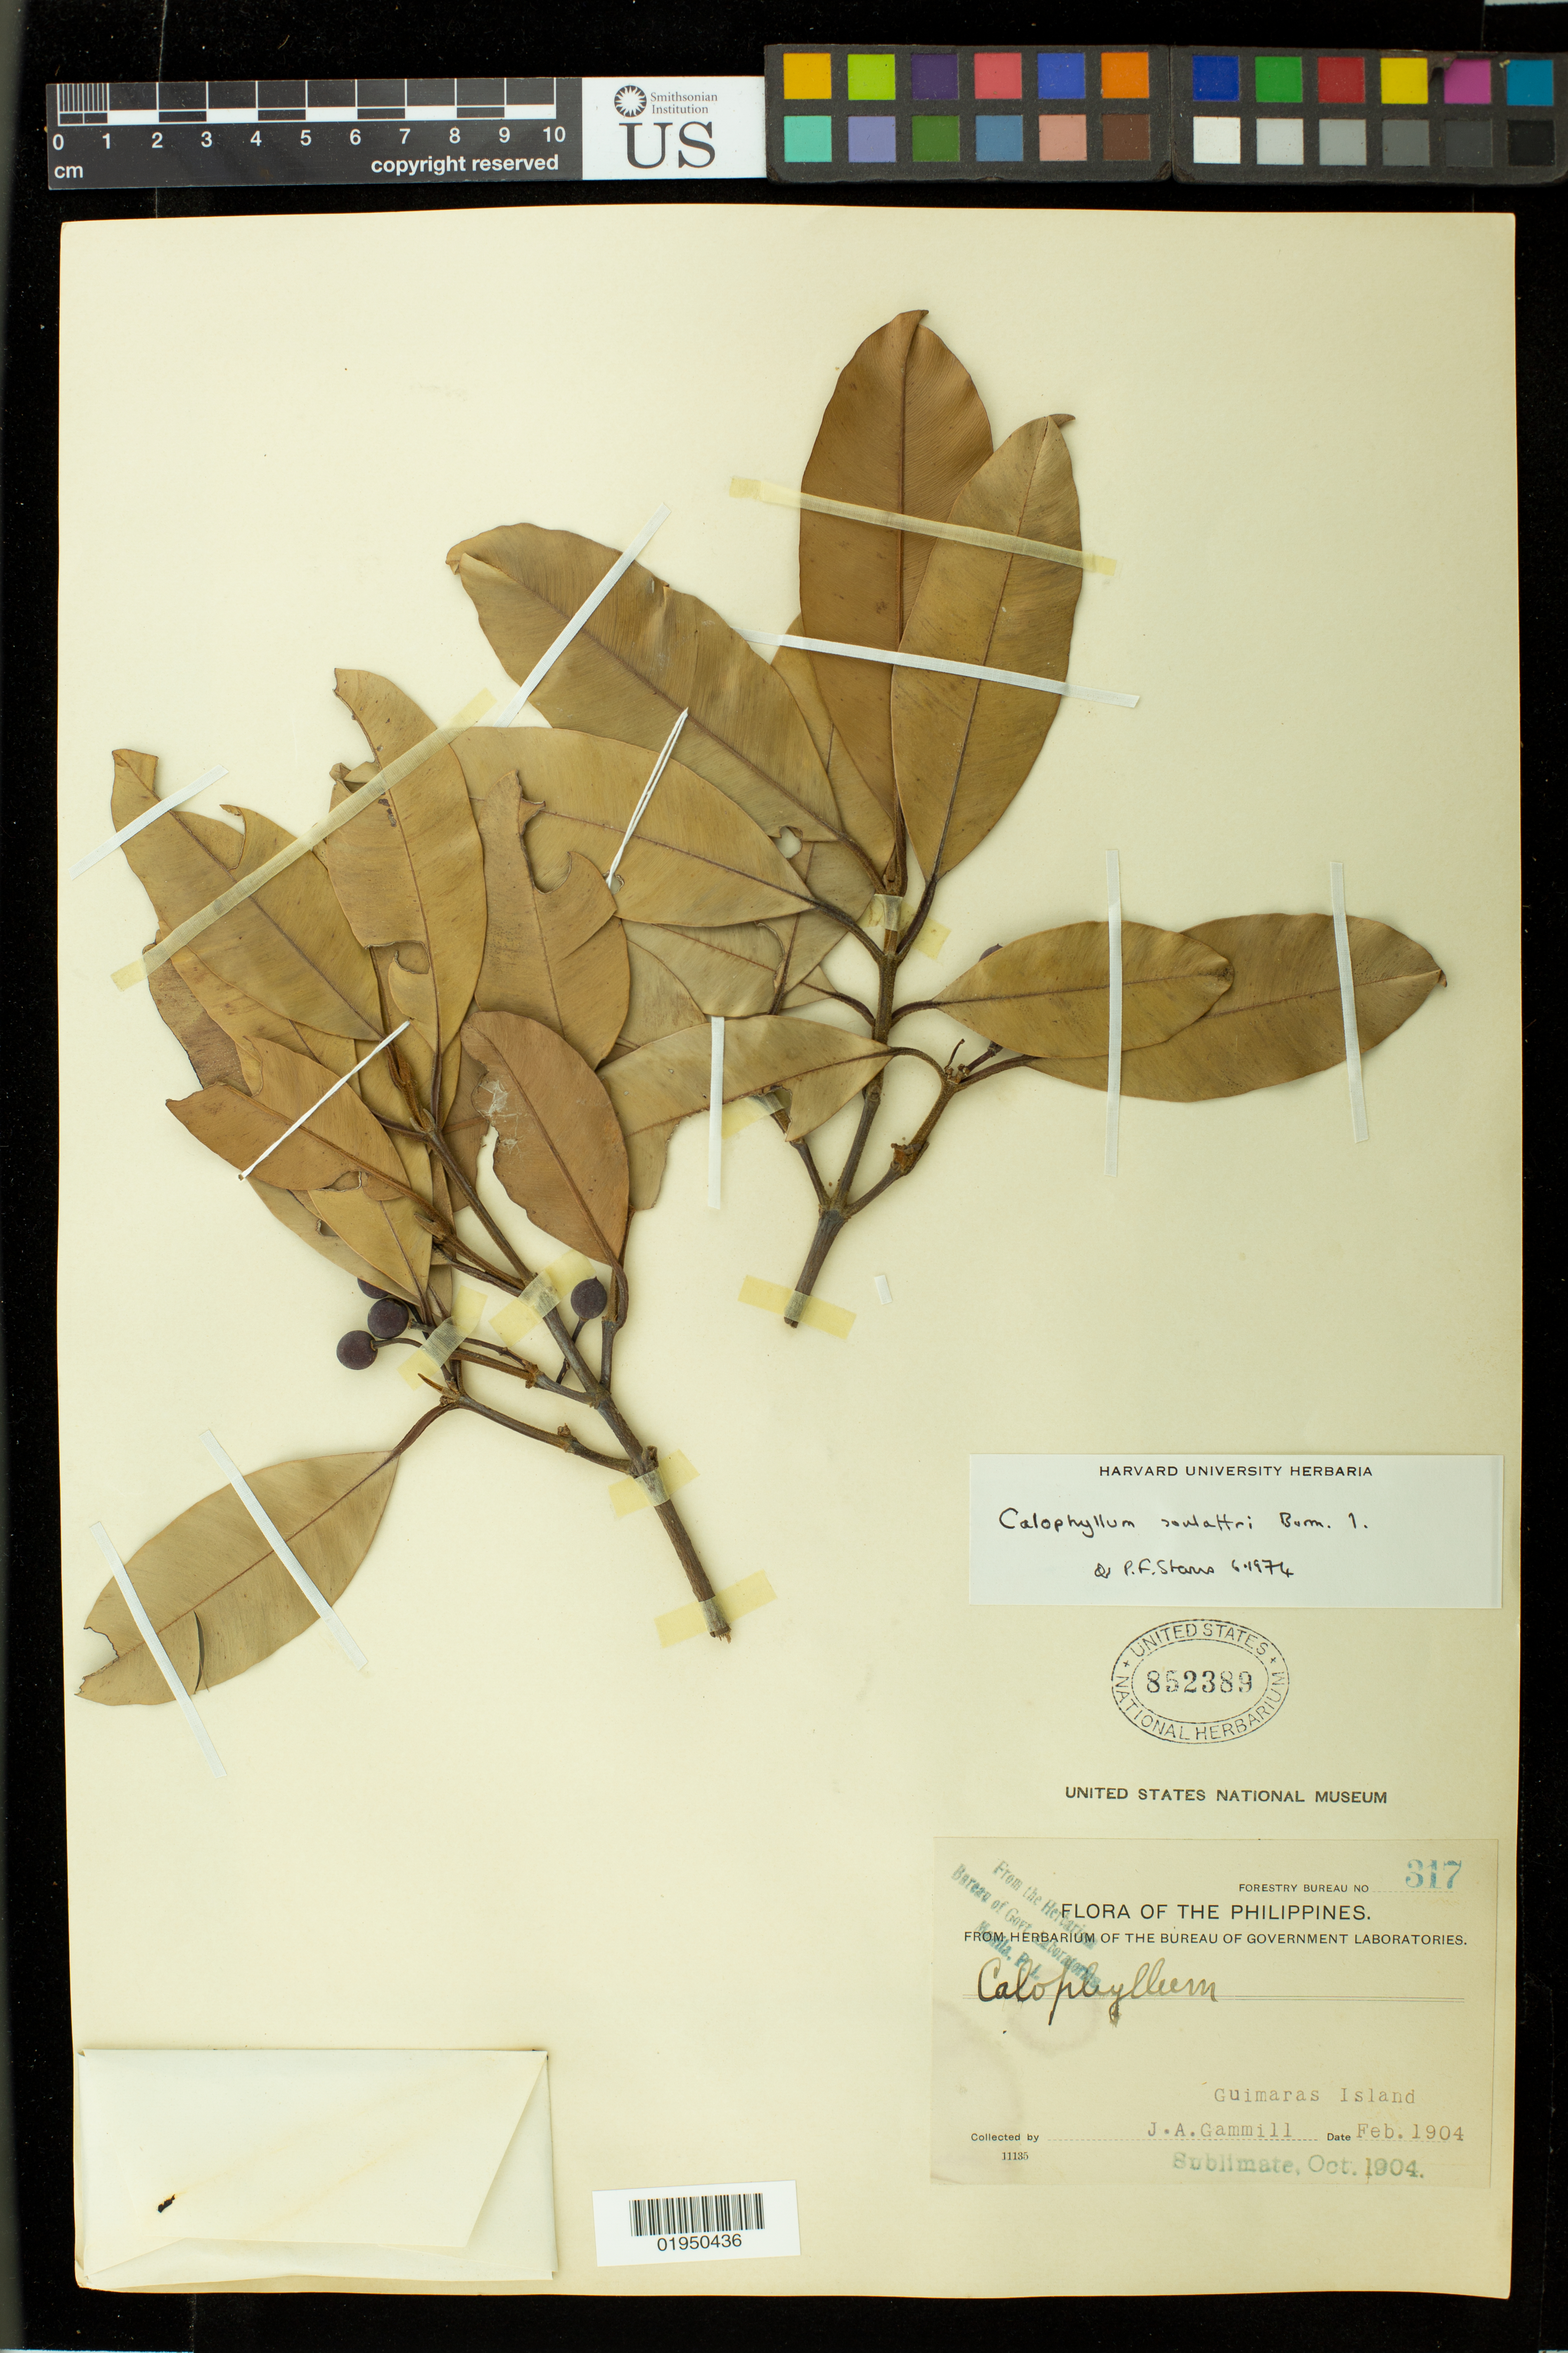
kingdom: Plantae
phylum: Tracheophyta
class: Magnoliopsida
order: Malpighiales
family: Calophyllaceae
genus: Calophyllum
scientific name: Calophyllum soulattri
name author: Burm. f.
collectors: J. Gammill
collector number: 11135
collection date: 1904-02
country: Philippines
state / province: Western Visayas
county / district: Guimaras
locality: Guimaras Island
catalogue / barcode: US 852389